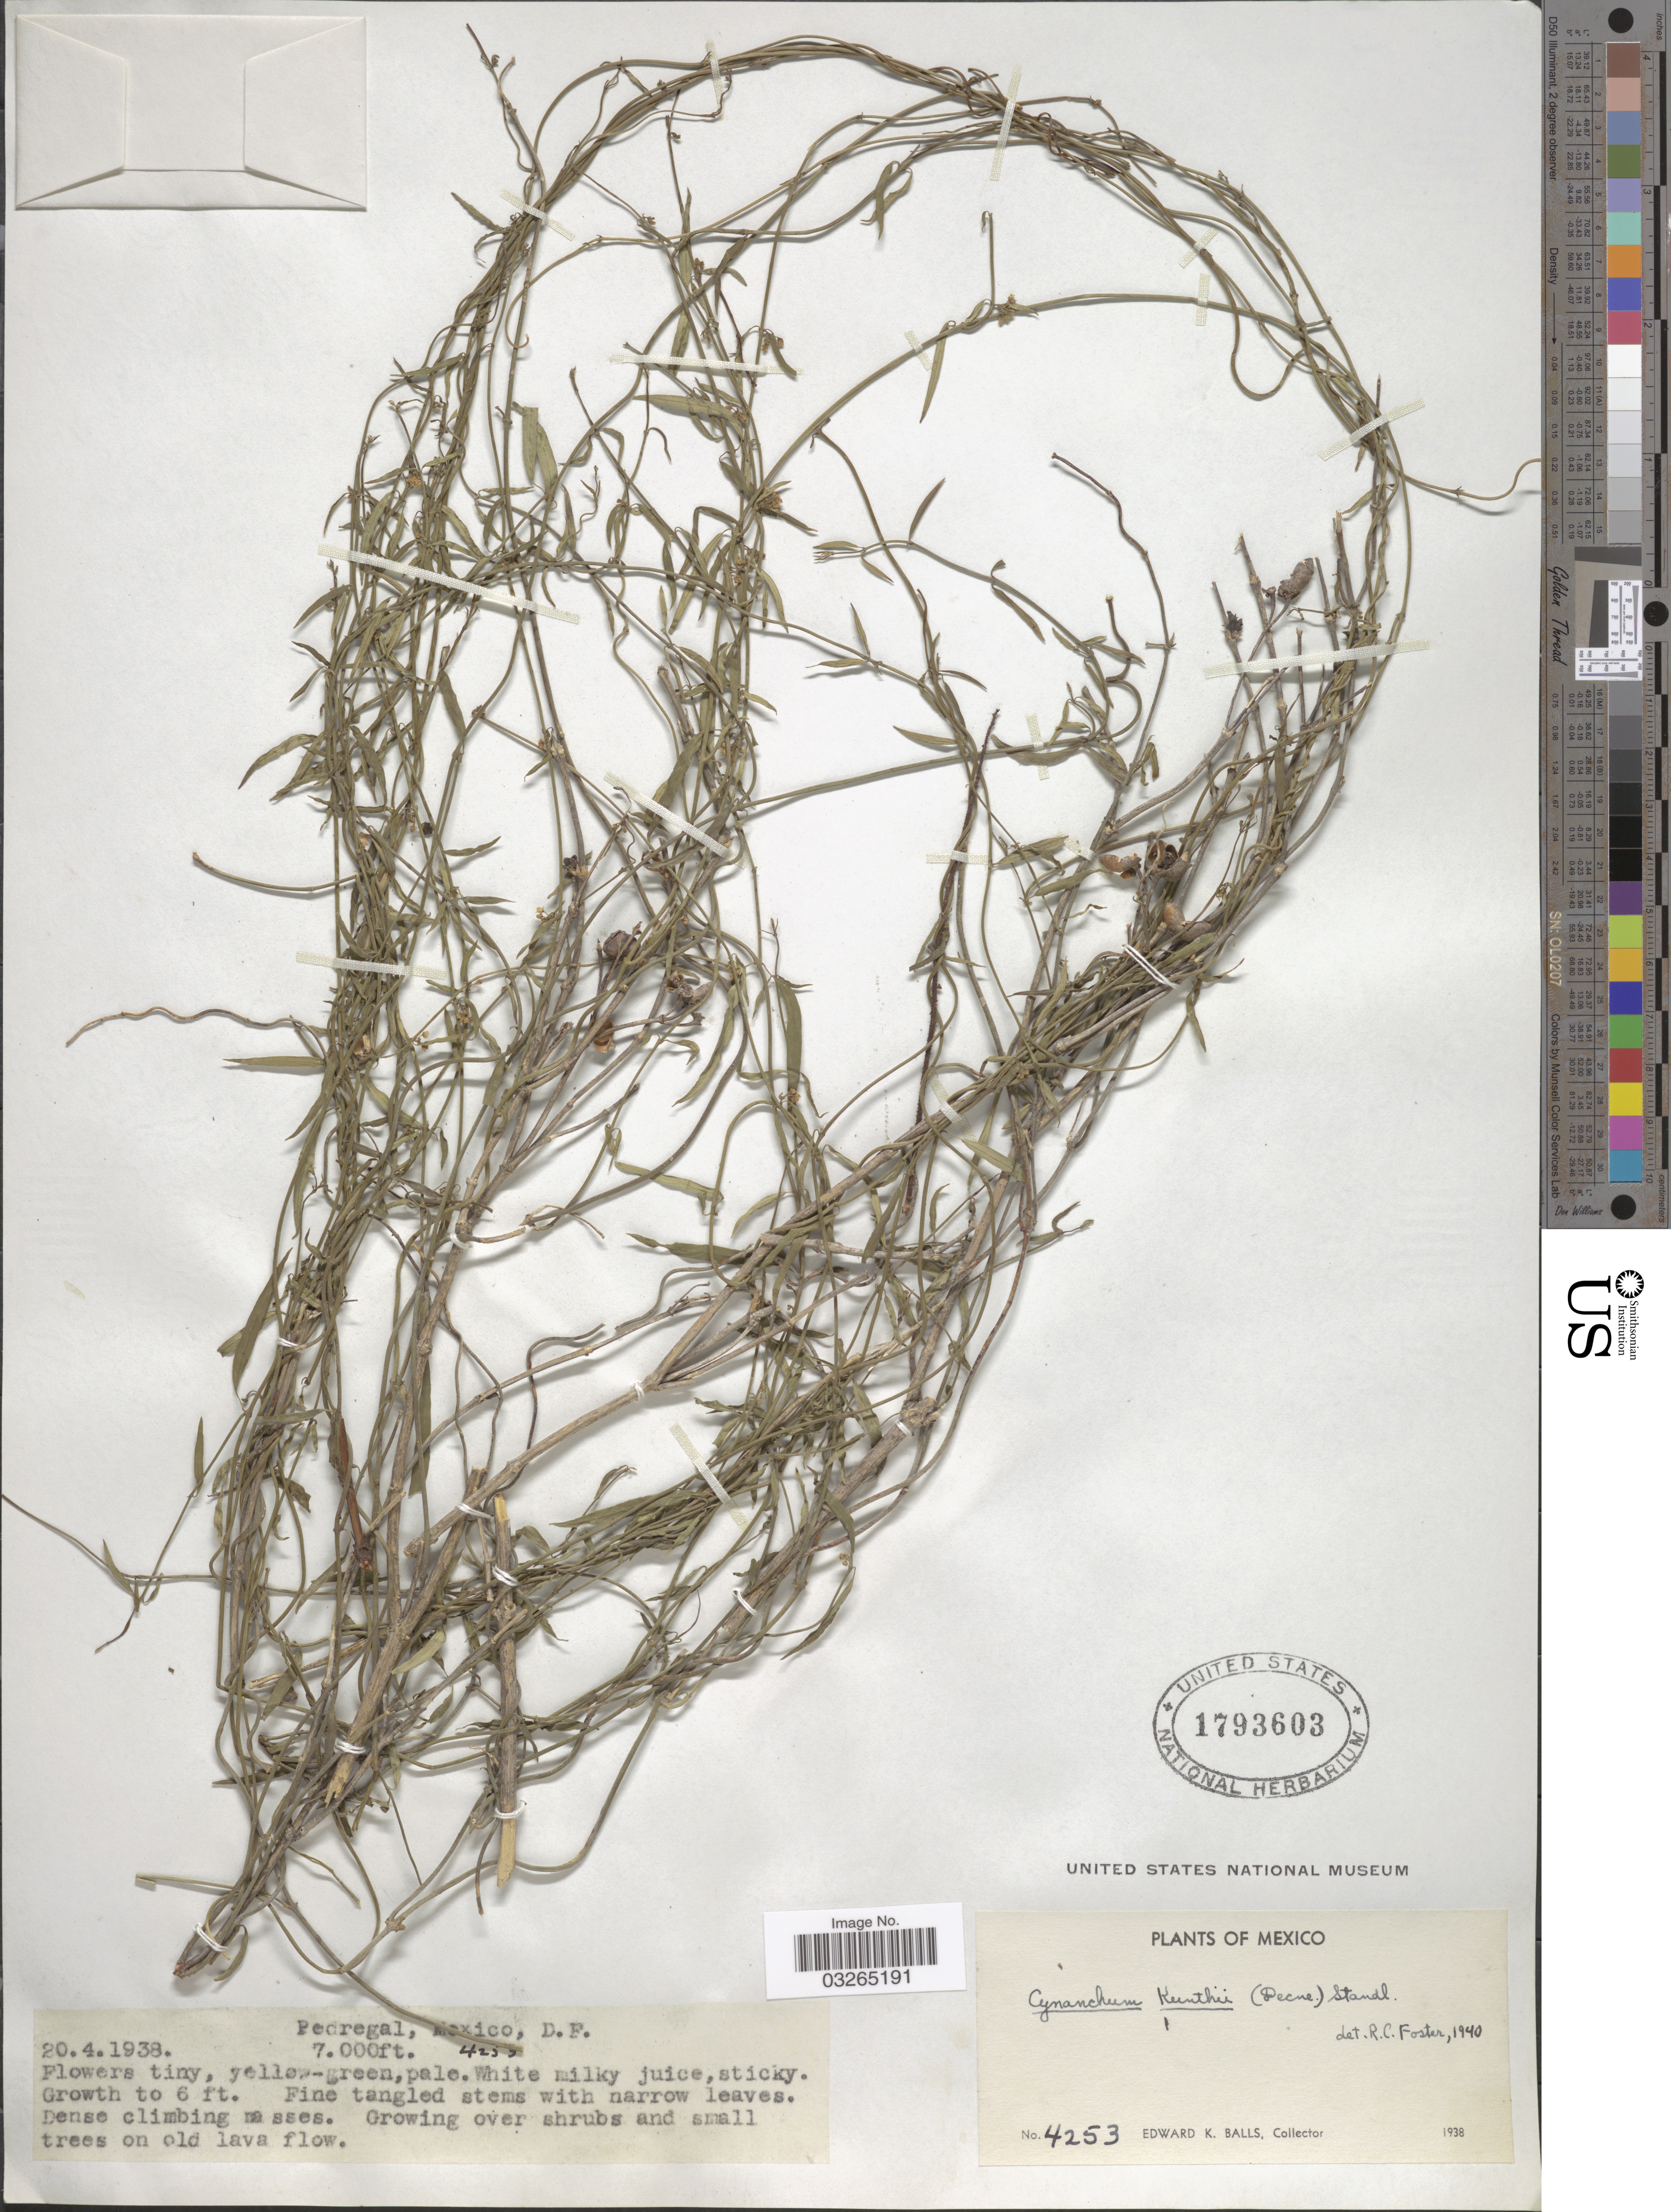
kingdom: Plantae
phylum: Tracheophyta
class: Magnoliopsida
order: Gentianales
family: Apocynaceae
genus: Orthosia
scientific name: Orthosia angustifolia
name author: (Turcz.) Liede & Meve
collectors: E. K. Balls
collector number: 4253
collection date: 1938-04-20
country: Mexico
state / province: Distrito Federal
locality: Pedregal, D.F.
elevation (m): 2134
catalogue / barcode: US 1793603